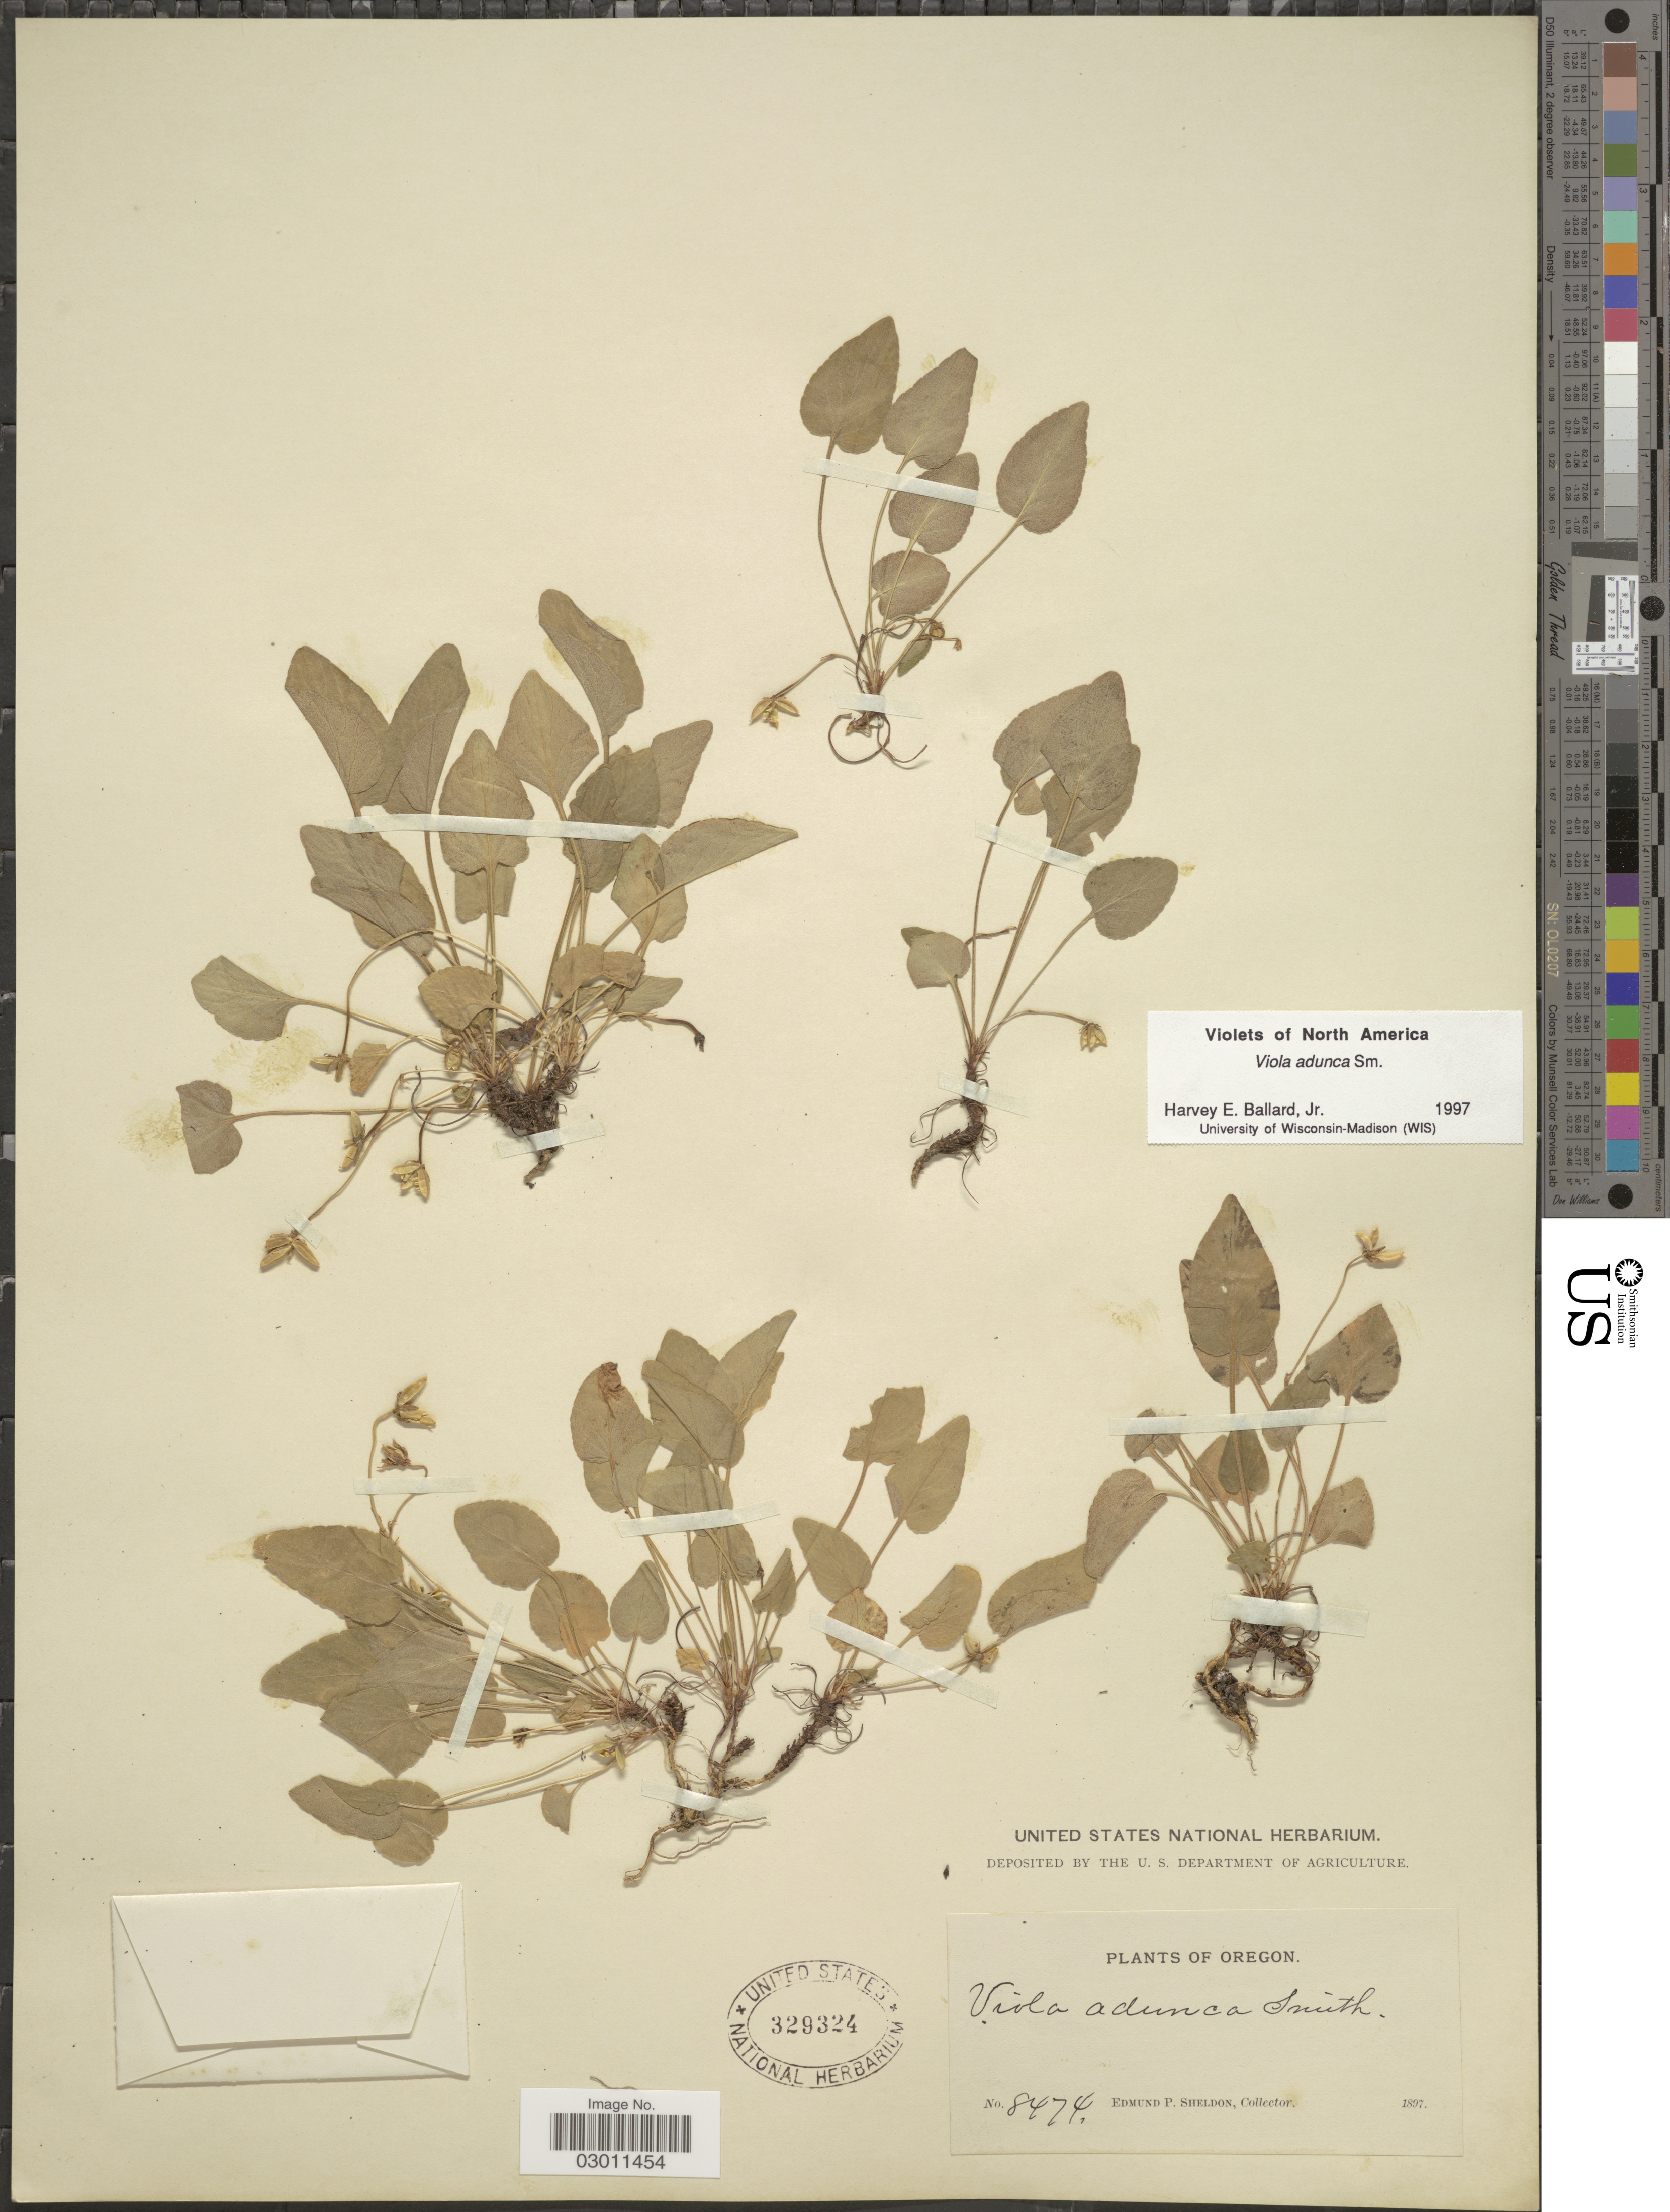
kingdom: Plantae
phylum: Tracheophyta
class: Magnoliopsida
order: Malpighiales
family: Violaceae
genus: Viola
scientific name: Viola adunca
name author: Sm.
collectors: E. P. Sheldon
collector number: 8474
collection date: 1897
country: United States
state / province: Oregon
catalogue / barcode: US 329324